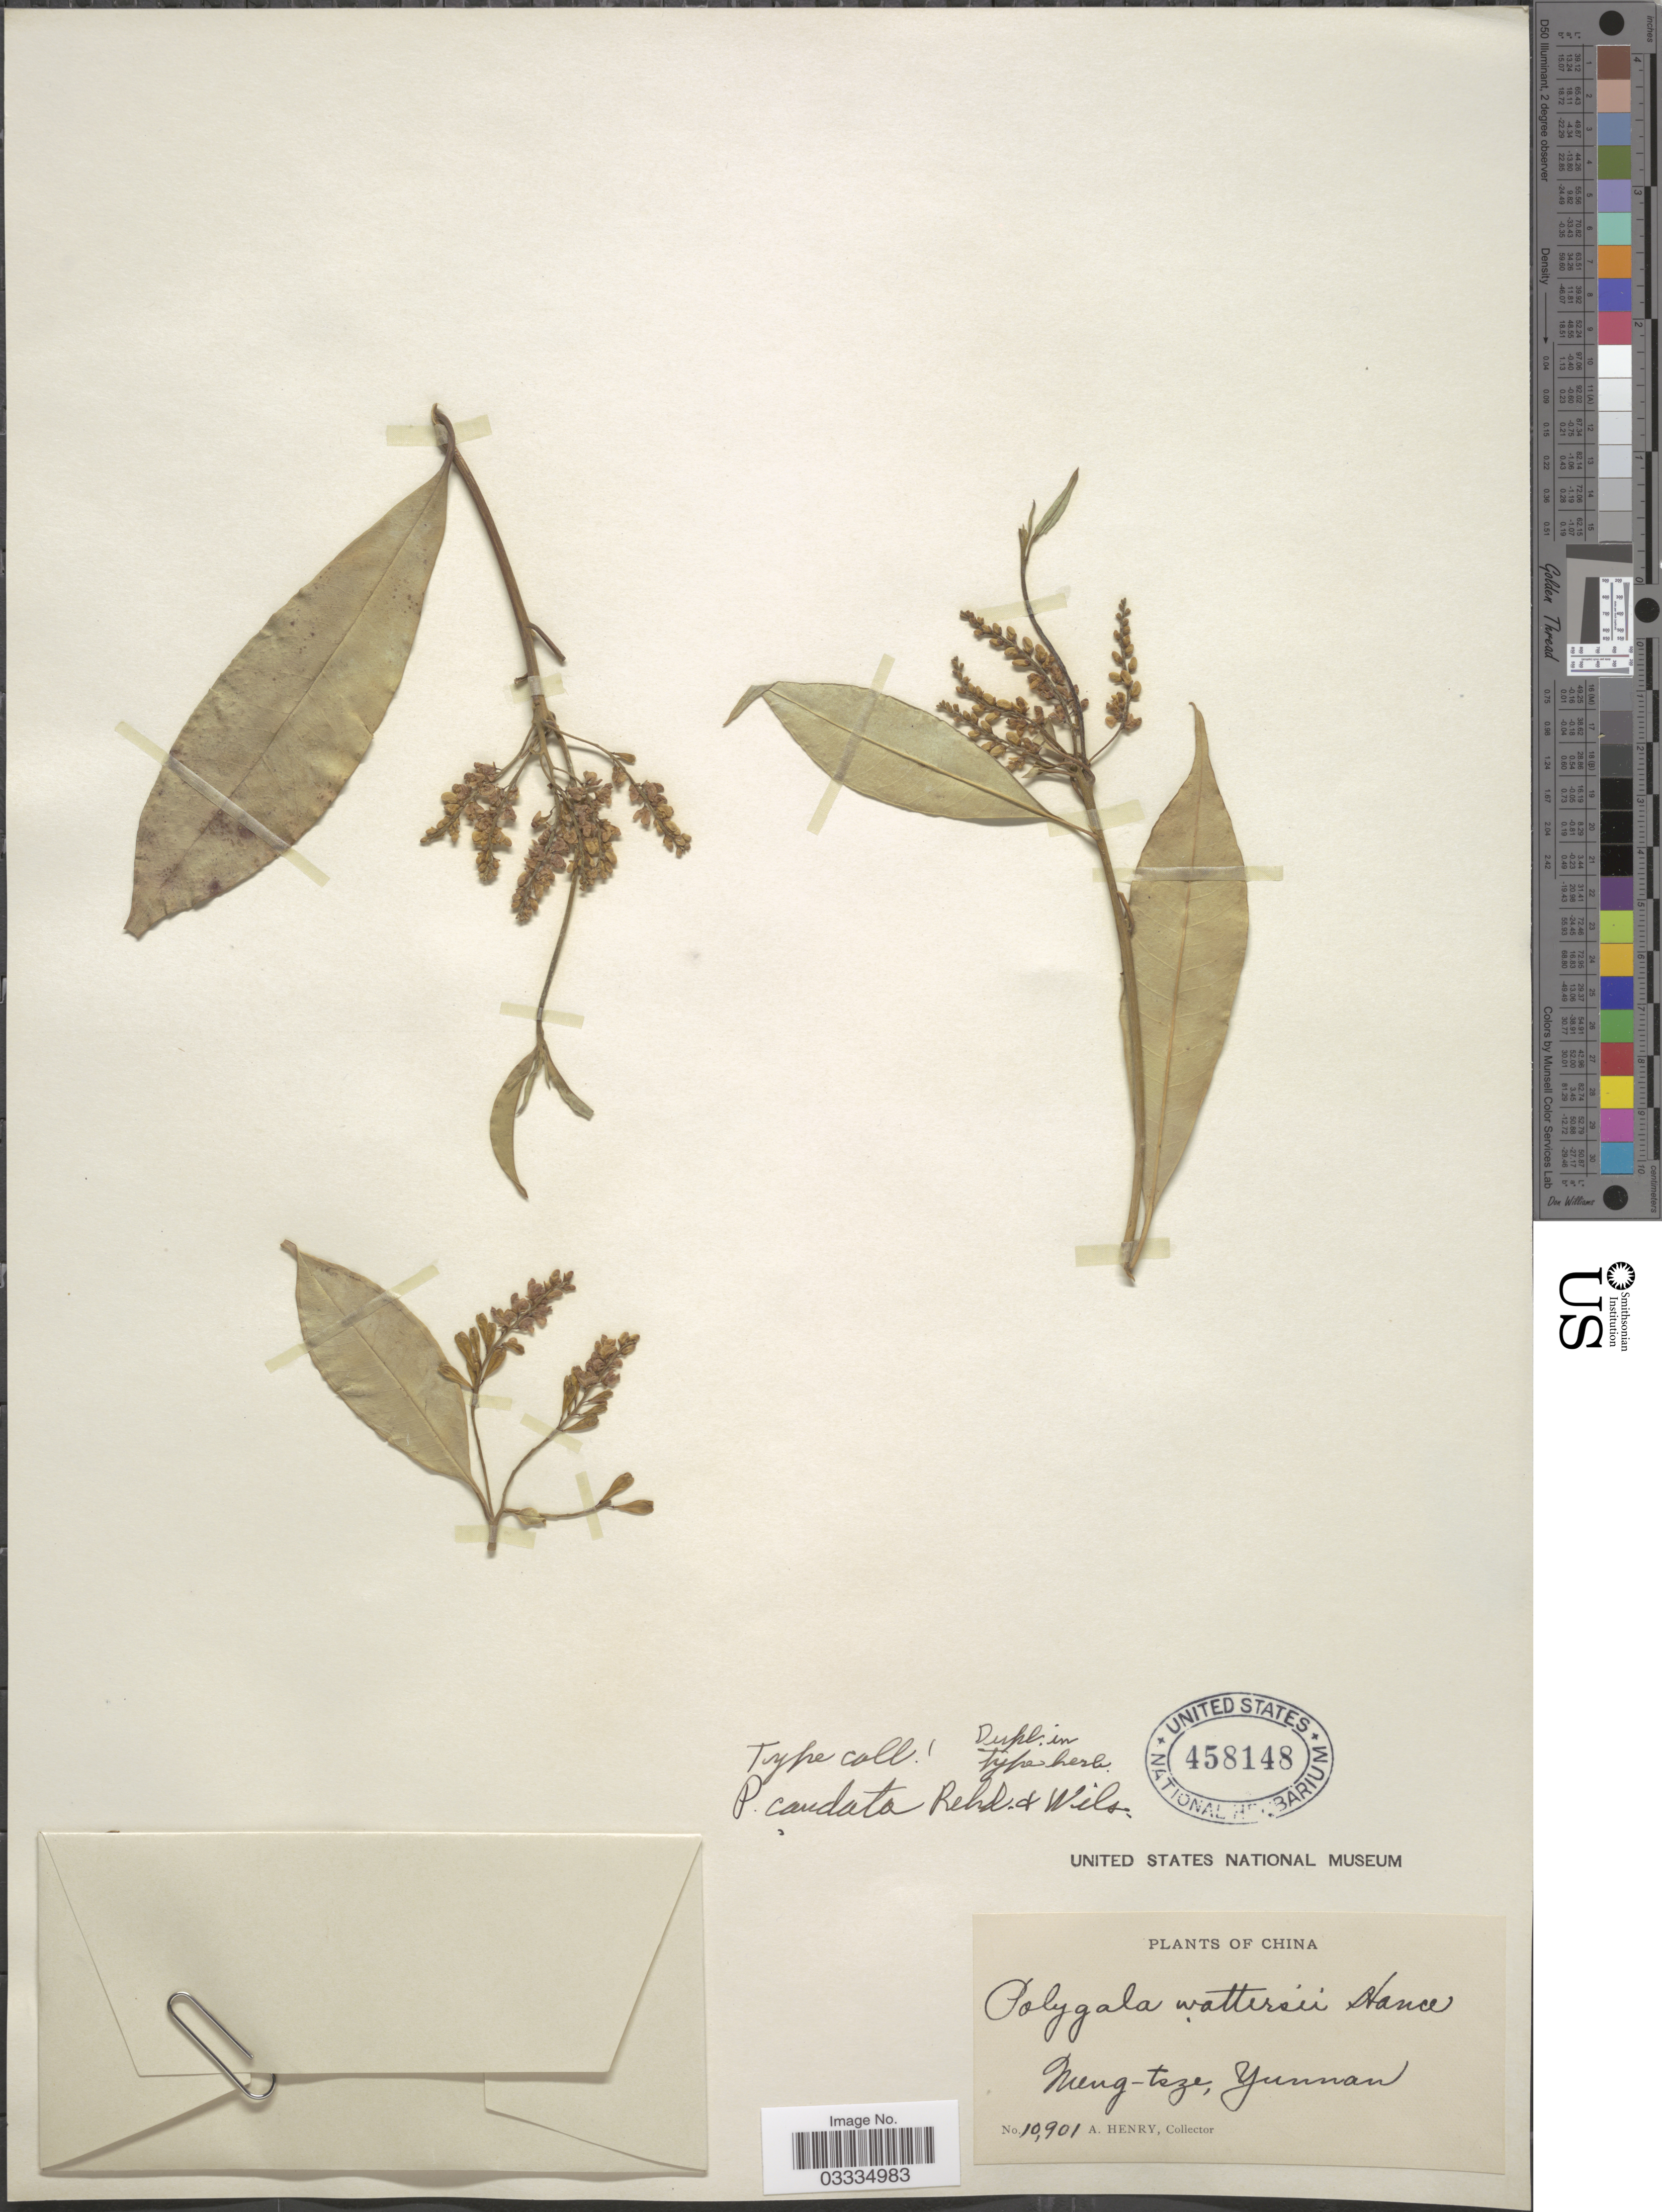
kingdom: Plantae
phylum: Tracheophyta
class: Magnoliopsida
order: Fabales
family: Polygalaceae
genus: Polygala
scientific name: Polygala caudata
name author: Rehder & E.H. Wilson in Sarg.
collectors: A. Henry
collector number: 10901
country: China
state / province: Yunnan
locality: Meng-tsze.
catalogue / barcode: US 458148